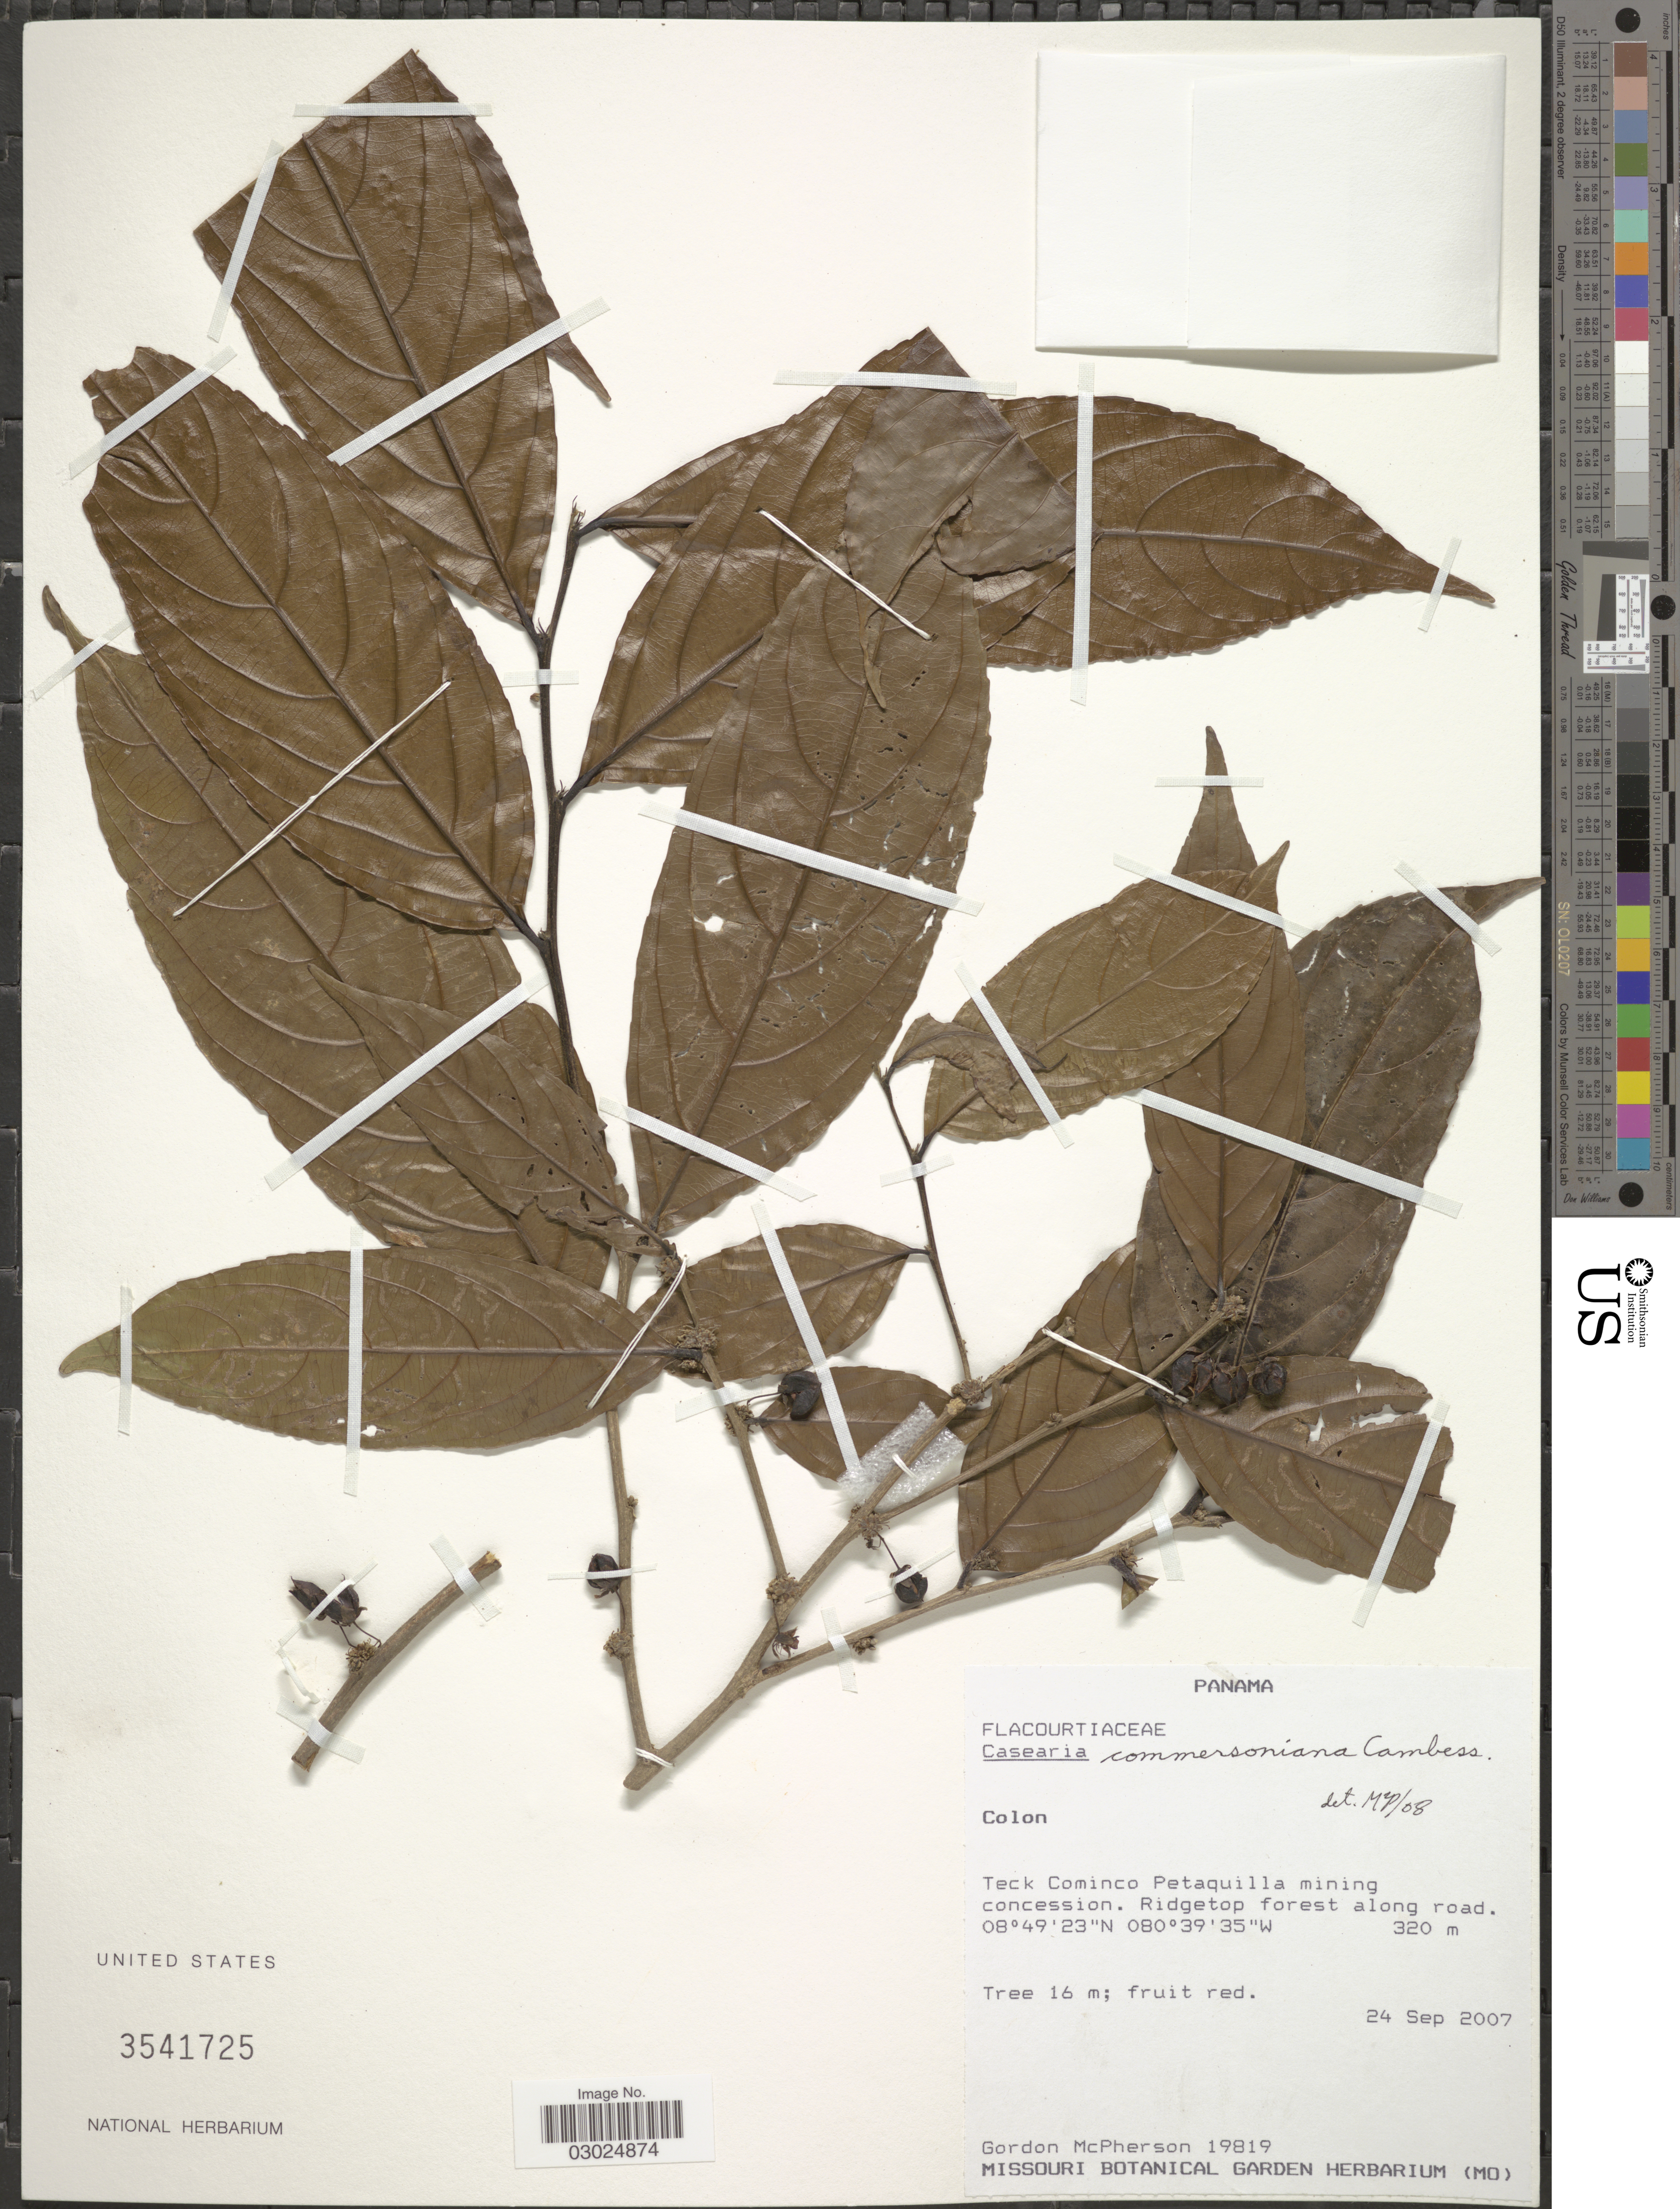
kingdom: Plantae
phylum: Tracheophyta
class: Magnoliopsida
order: Malpighiales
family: Salicaceae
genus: Ryania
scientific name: Ryania speciosa var. panamensis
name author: Monach.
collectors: G. McPherson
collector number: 19819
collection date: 2007-09-24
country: Panama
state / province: Colón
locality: Colon. Teck Cominco Petaquilla mining concession.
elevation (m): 320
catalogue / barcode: US 3541725